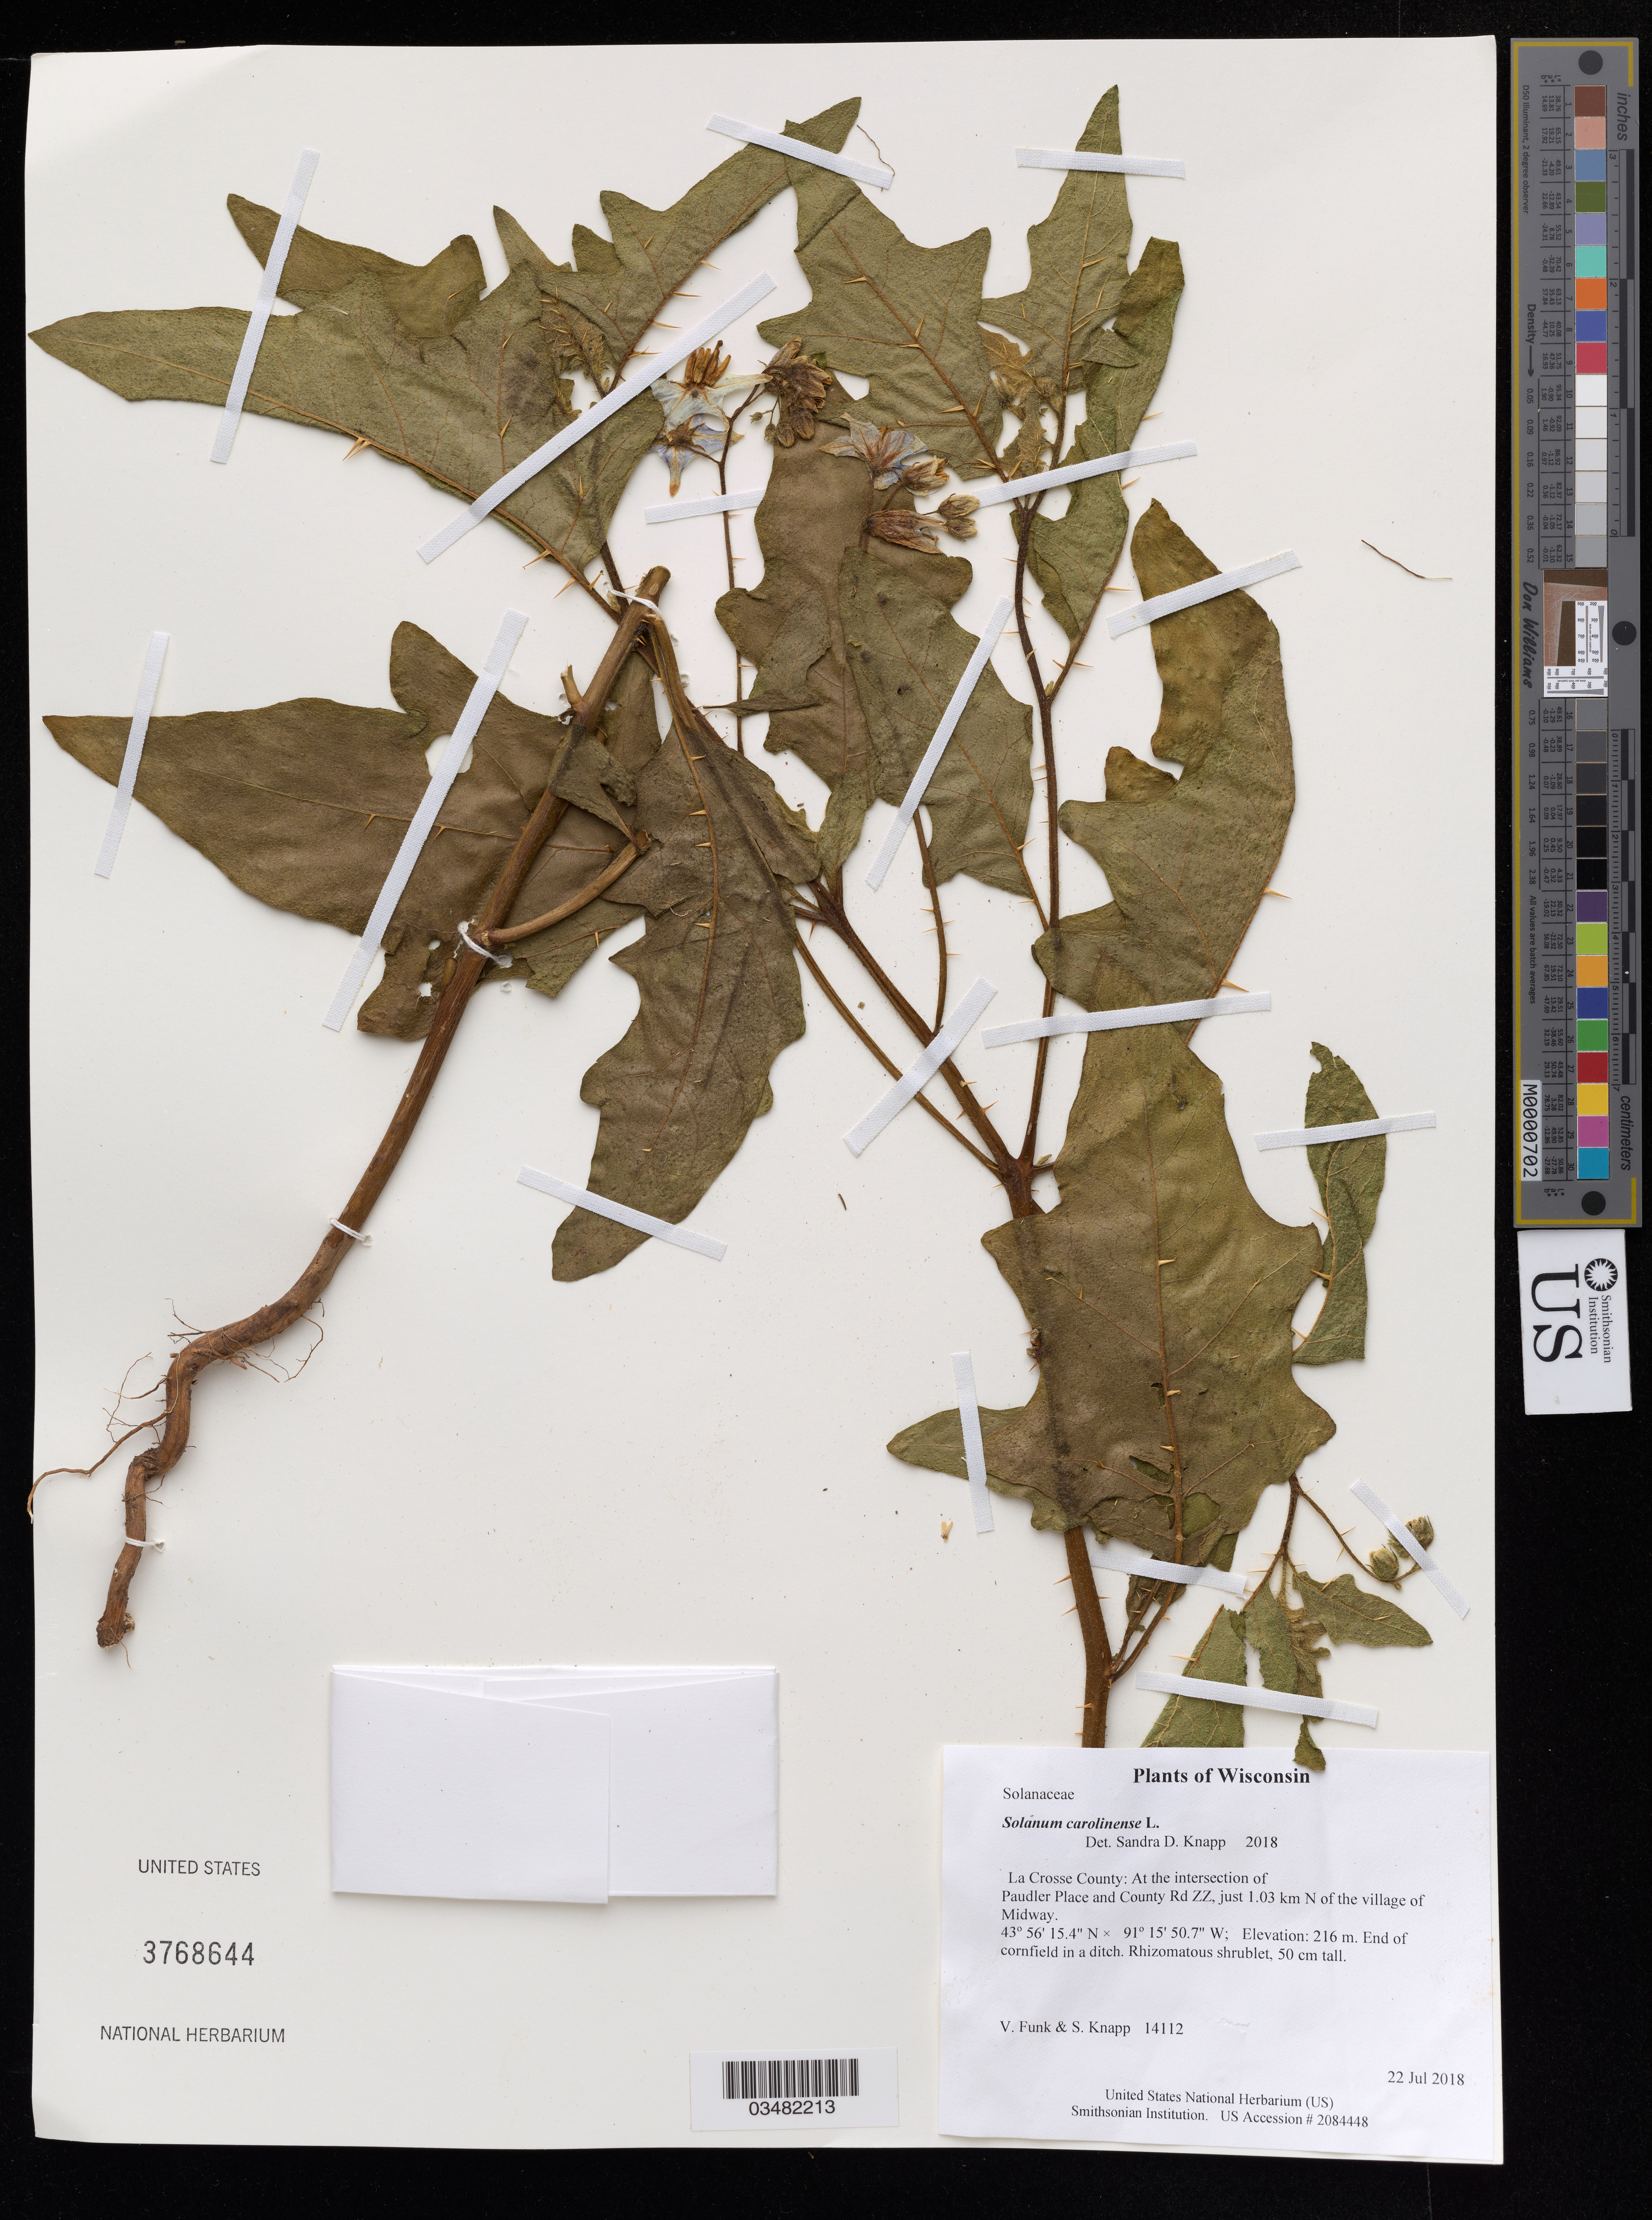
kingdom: Plantae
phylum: Tracheophyta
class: Magnoliopsida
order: Solanales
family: Solanaceae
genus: Solanum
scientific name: Solanum carolinense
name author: L.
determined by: Knapp, S. D.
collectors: S. Knapp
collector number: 14112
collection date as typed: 22 Jul 2018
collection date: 2018-07-22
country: United States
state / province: Wisconsin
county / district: La Crosse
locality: At the intersection of Paudler Place and County Rd ZZ, just 1.03 km N of the village of Midway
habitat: End of cornfield in a ditch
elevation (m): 216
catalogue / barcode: US 3768644